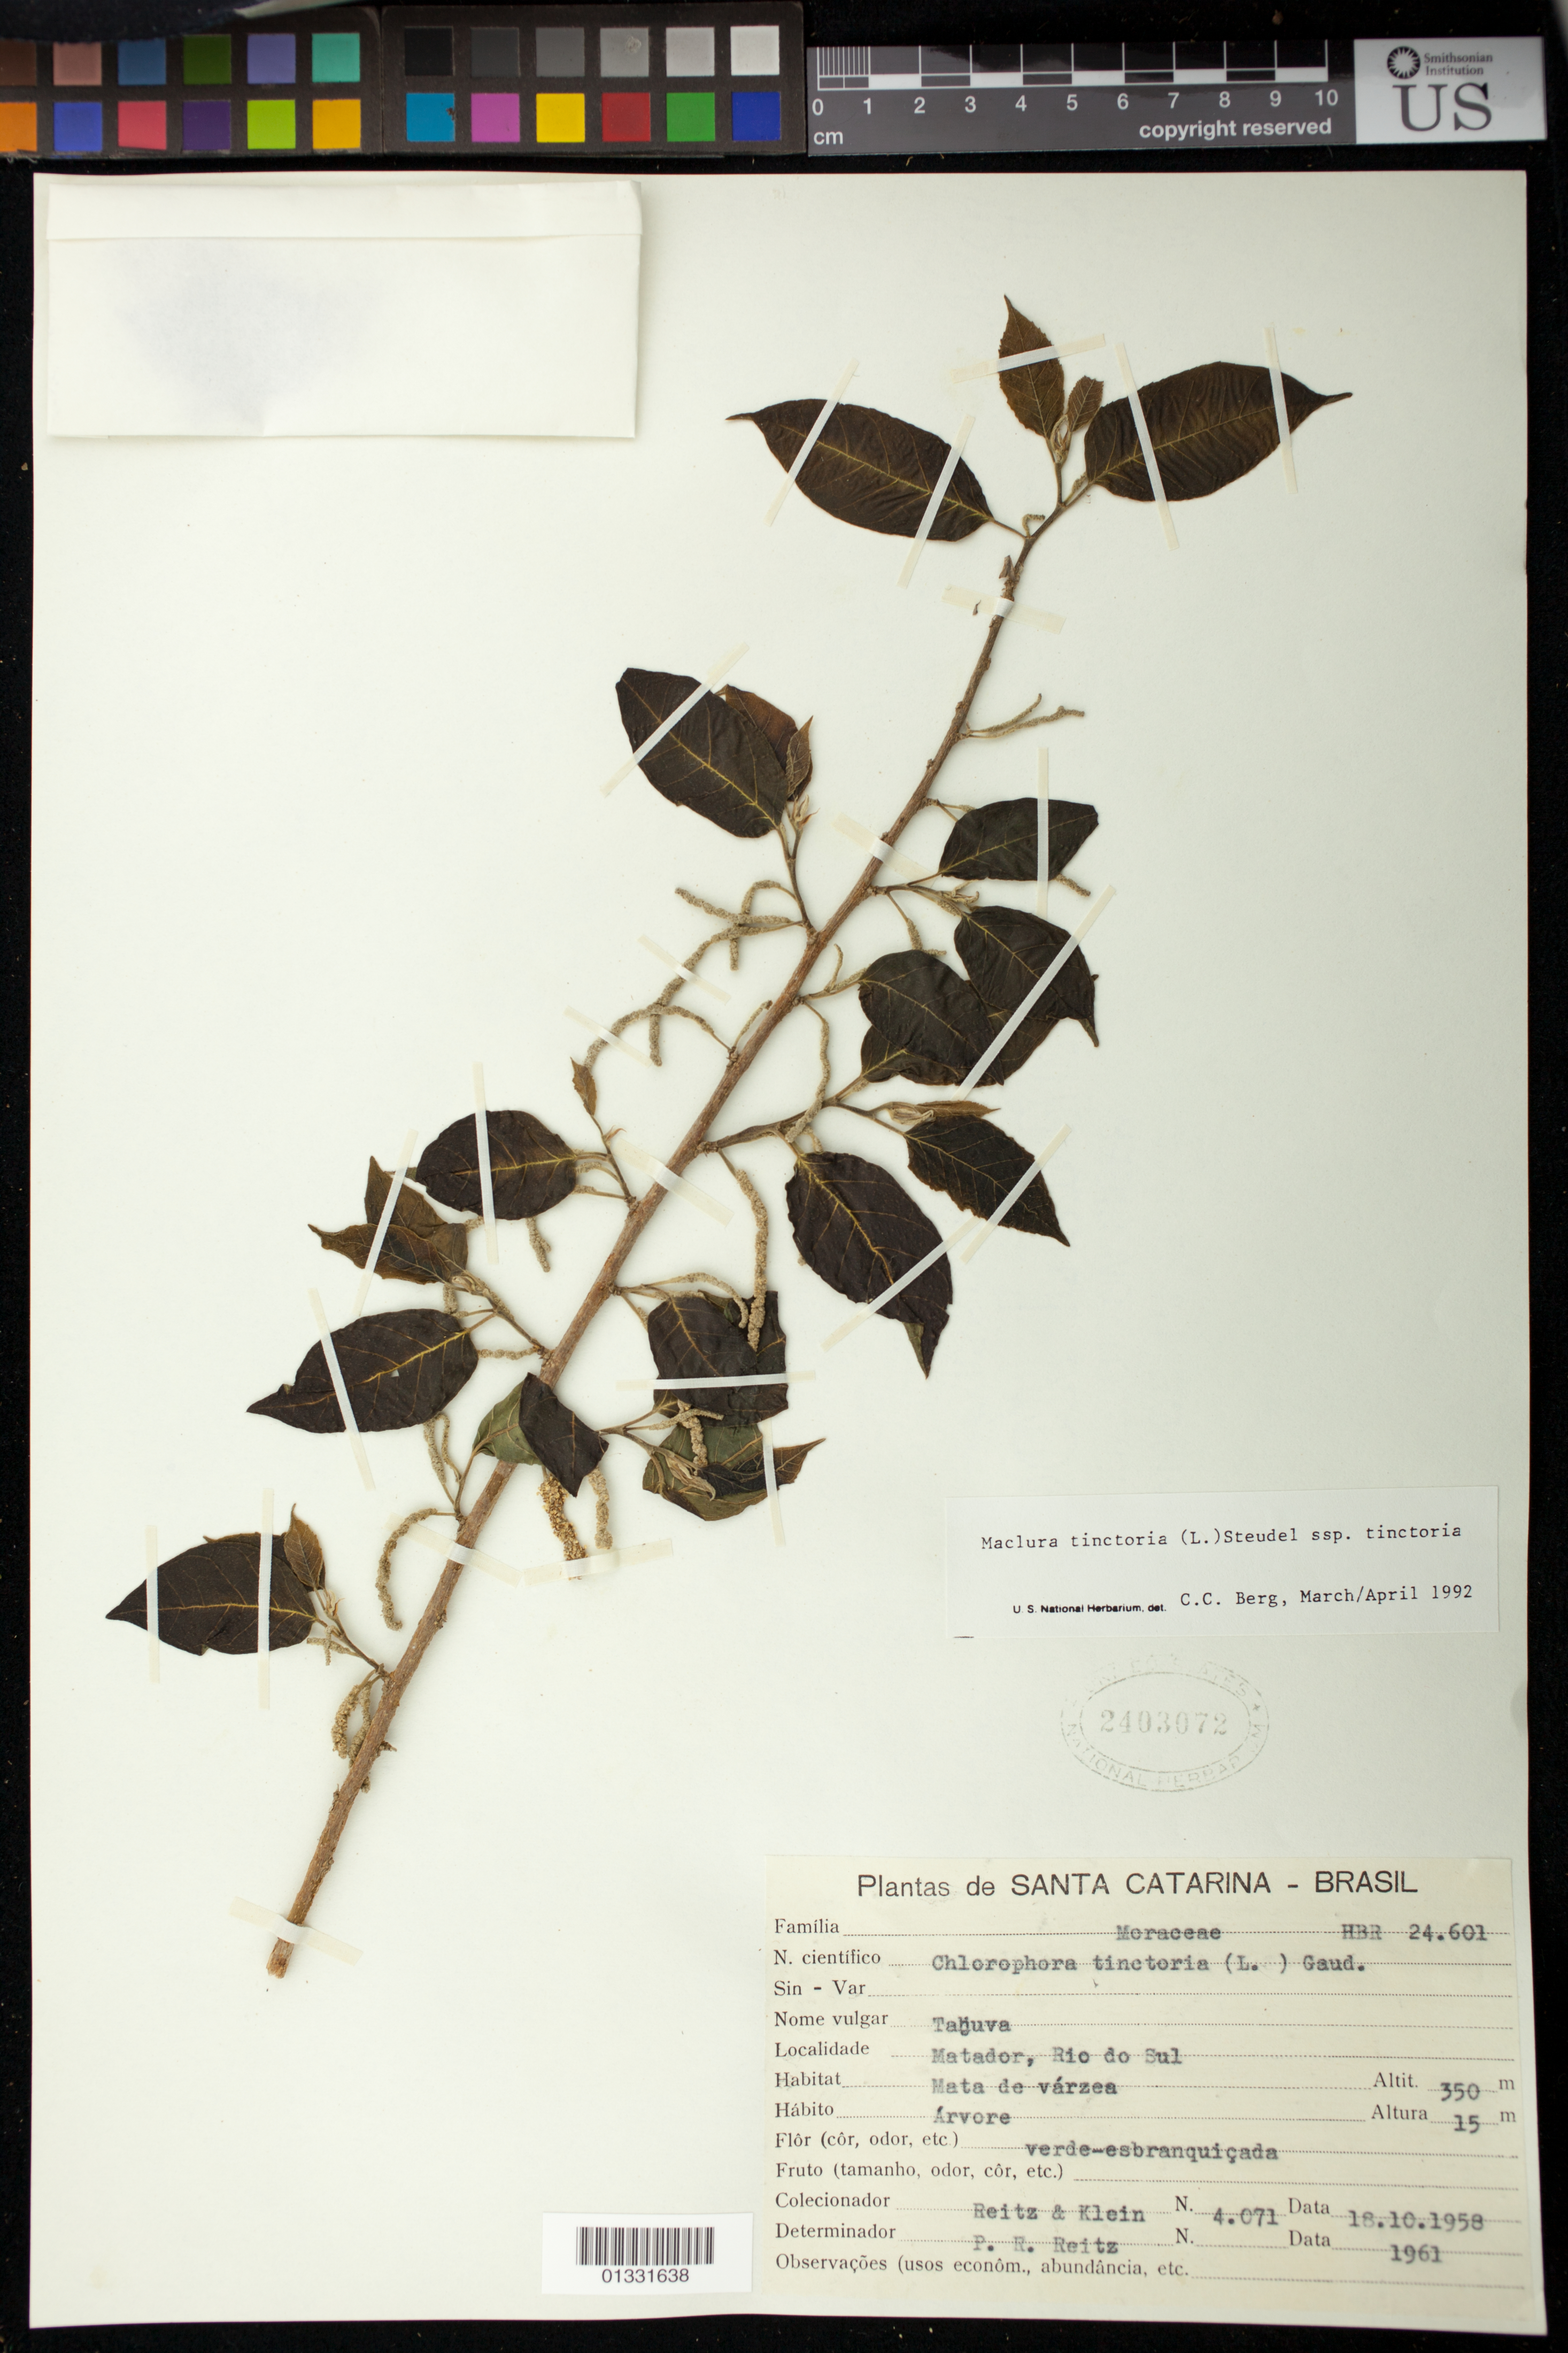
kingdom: Plantae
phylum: Tracheophyta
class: Magnoliopsida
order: Rosales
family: Moraceae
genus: Maclura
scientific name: Maclura tinctoria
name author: (L.) D. Don ex Steud.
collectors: R. Reitz & R. M. Klein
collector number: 4071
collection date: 1958-10-18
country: Brazil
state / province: Santa Catarina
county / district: Rio do Sul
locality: Matador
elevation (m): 350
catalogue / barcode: US 2403072